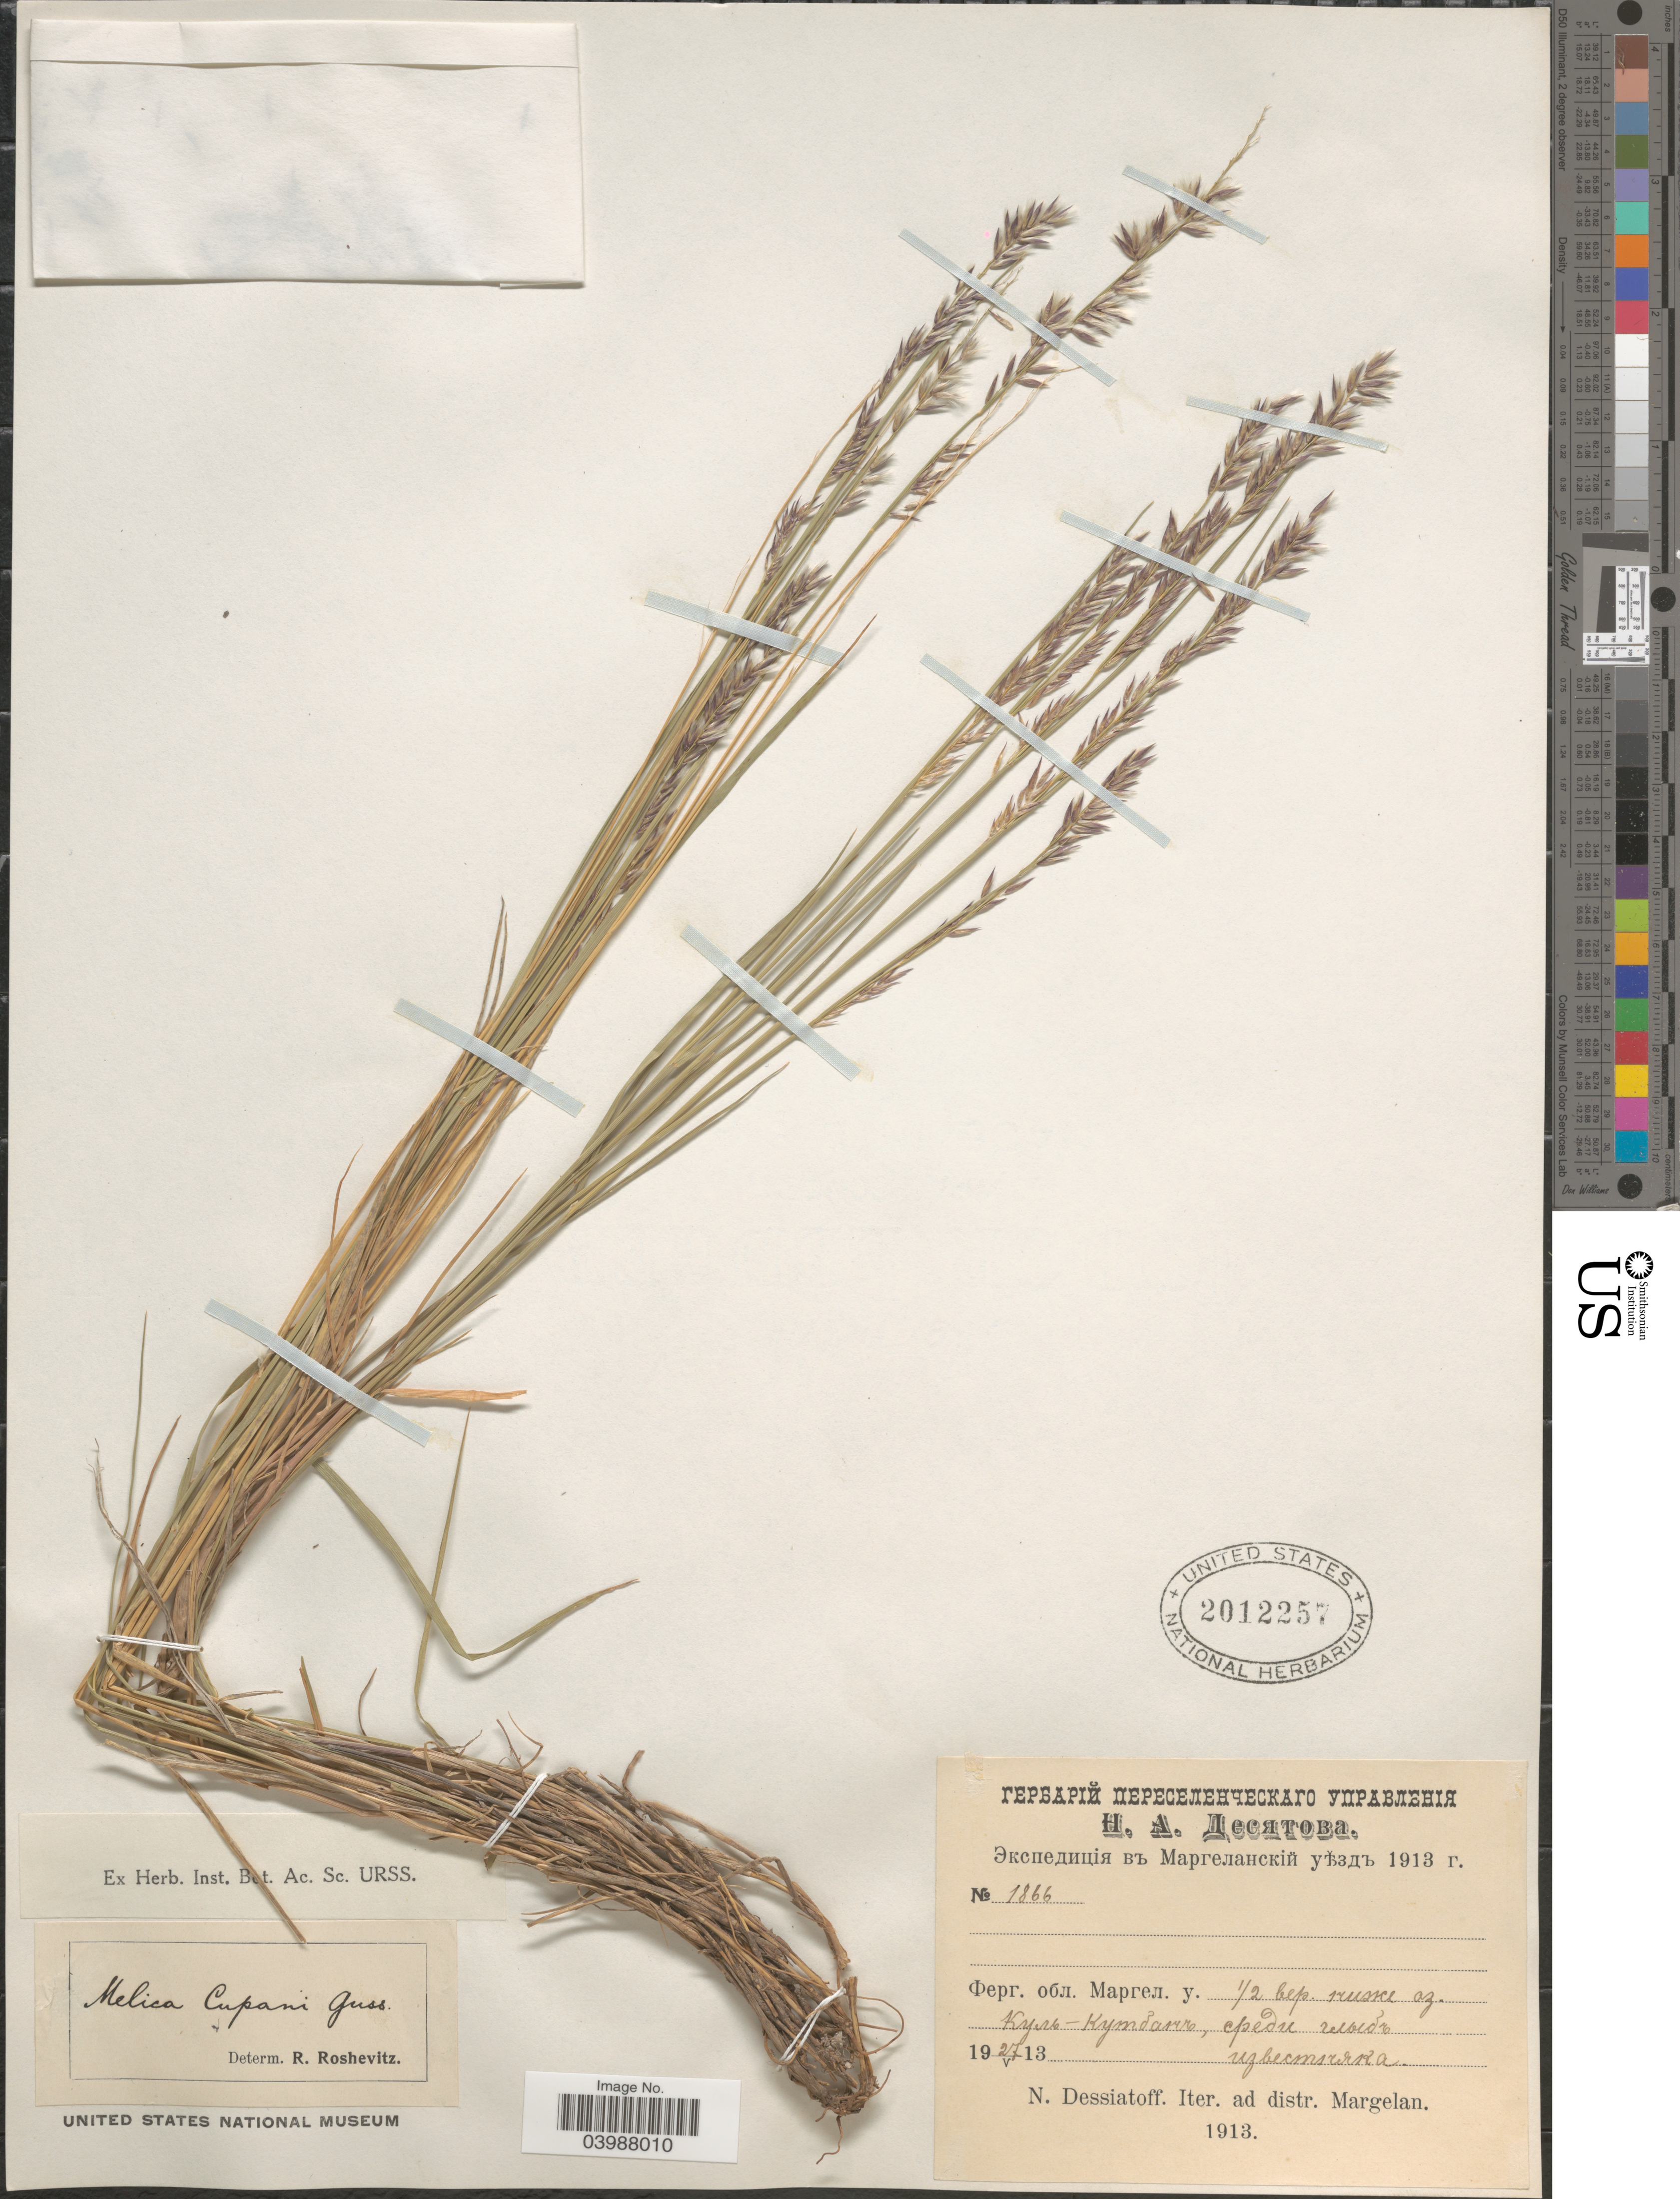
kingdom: Plantae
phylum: Tracheophyta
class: Liliopsida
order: Poales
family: Poaceae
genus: Melica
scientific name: Melica cupani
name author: Gussone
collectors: N. Dessiatoff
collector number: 1866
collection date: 1913-05-27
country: Uzbekistan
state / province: Farg'ona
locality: Ad distr. Margelan. 0.5 km from lake Kul-Kutban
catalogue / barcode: US 2012257